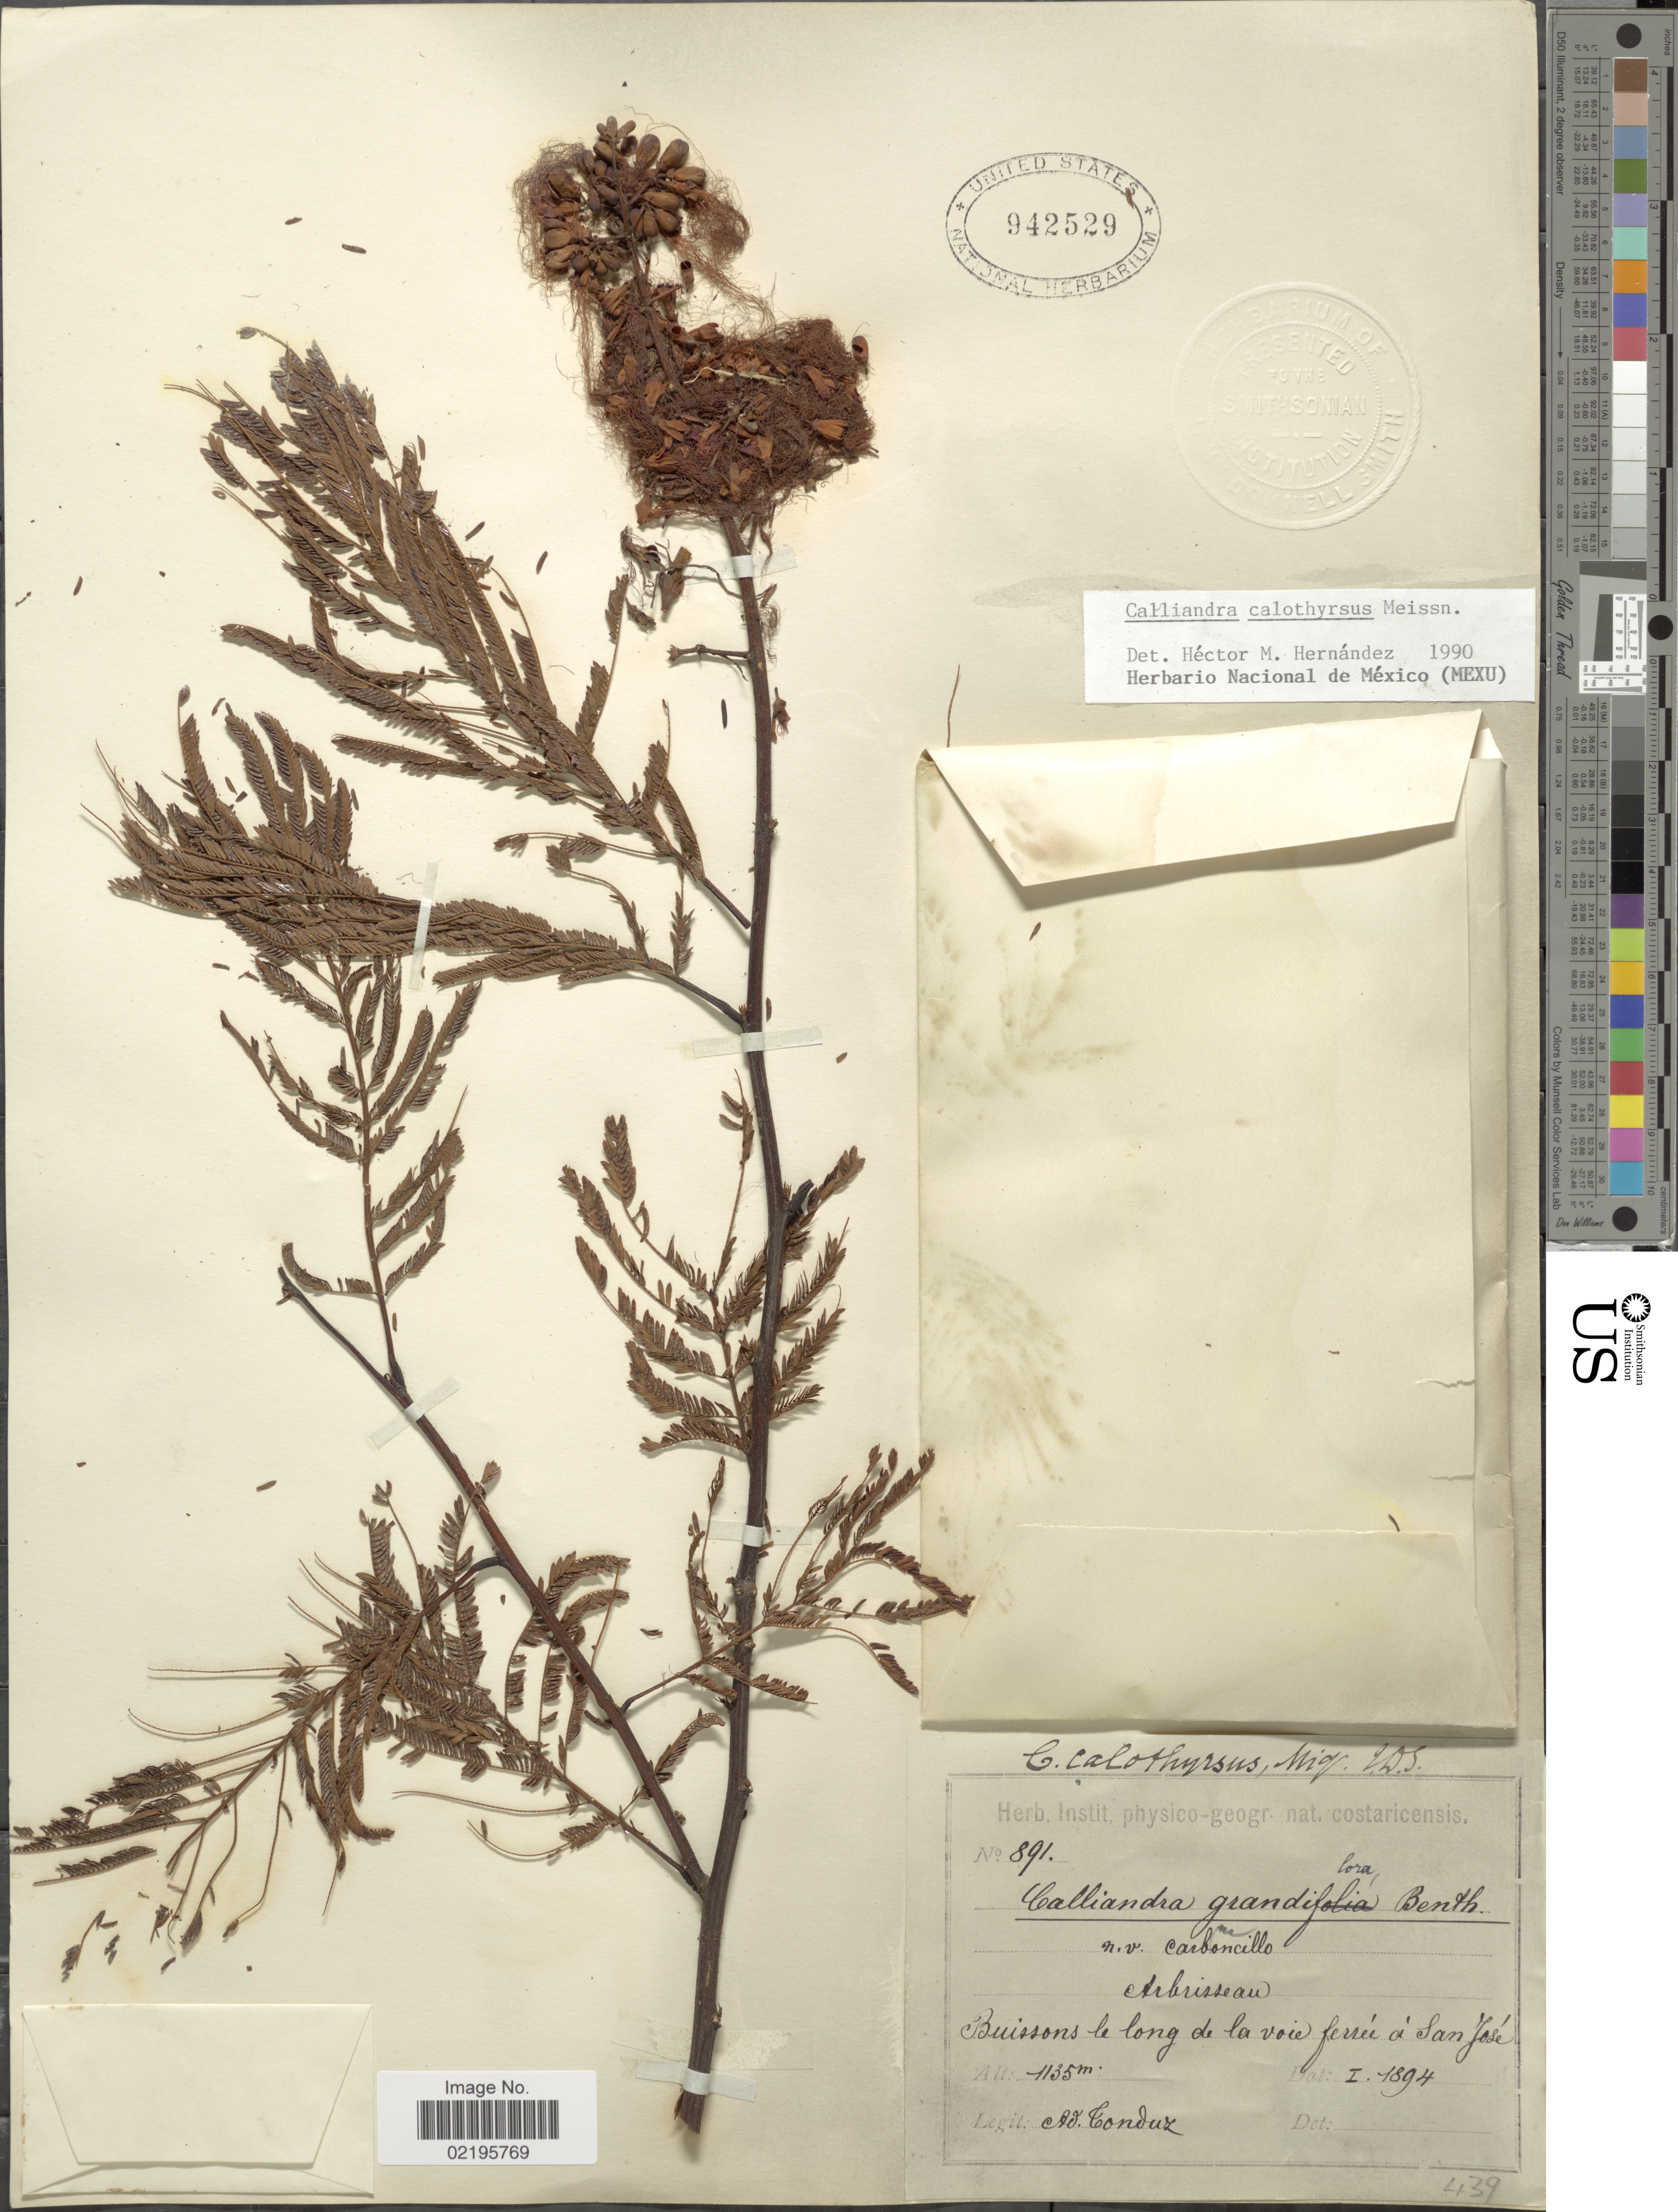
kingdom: Plantae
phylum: Tracheophyta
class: Magnoliopsida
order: Fabales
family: Fabaceae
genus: Calliandra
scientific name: Calliandra calothyrsus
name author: Meisn.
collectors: A. Tonduz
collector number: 891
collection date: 1894-01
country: Costa Rica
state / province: San José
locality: Buissons le long de la voie ferree a San Jose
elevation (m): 1135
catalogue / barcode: US 942529